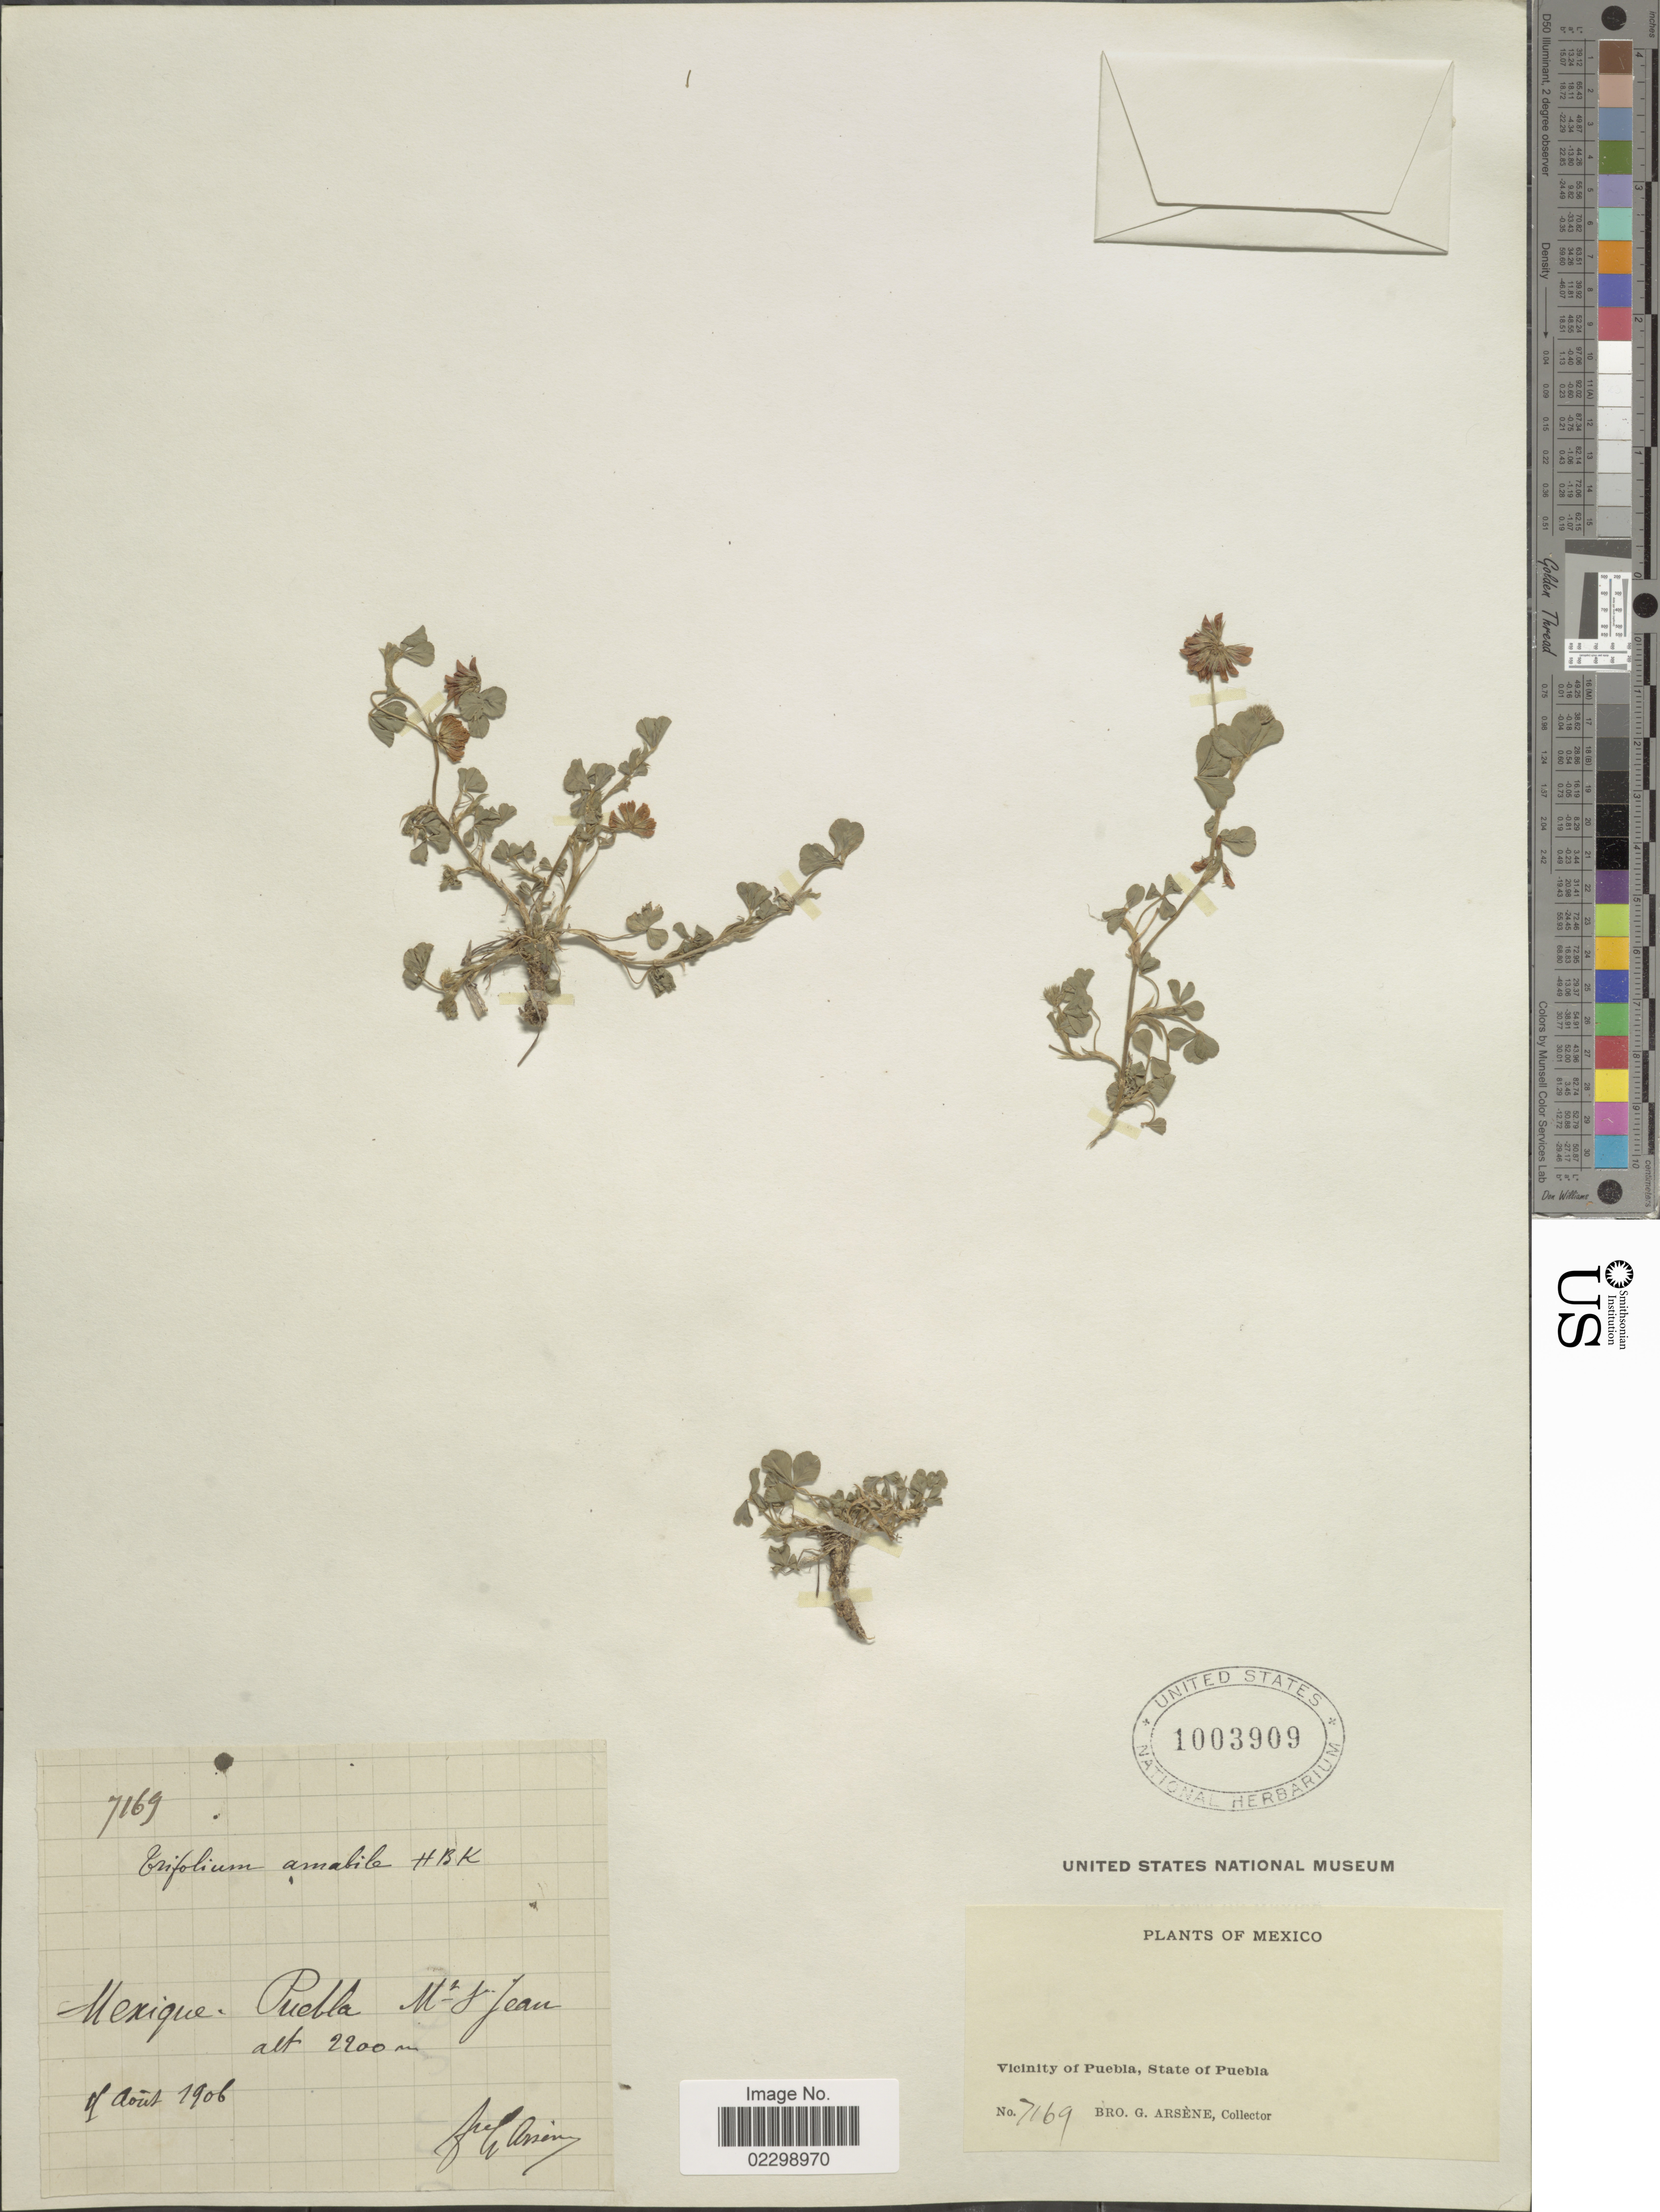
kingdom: Plantae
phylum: Tracheophyta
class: Magnoliopsida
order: Fabales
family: Fabaceae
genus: Trifolium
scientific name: Trifolium amabile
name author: Kunth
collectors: Bro. G. Arsène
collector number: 7169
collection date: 1906-08-04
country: Mexico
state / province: Puebla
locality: Mt. St. Jean, Vicinity of Puebla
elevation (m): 2200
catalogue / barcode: US 1003909